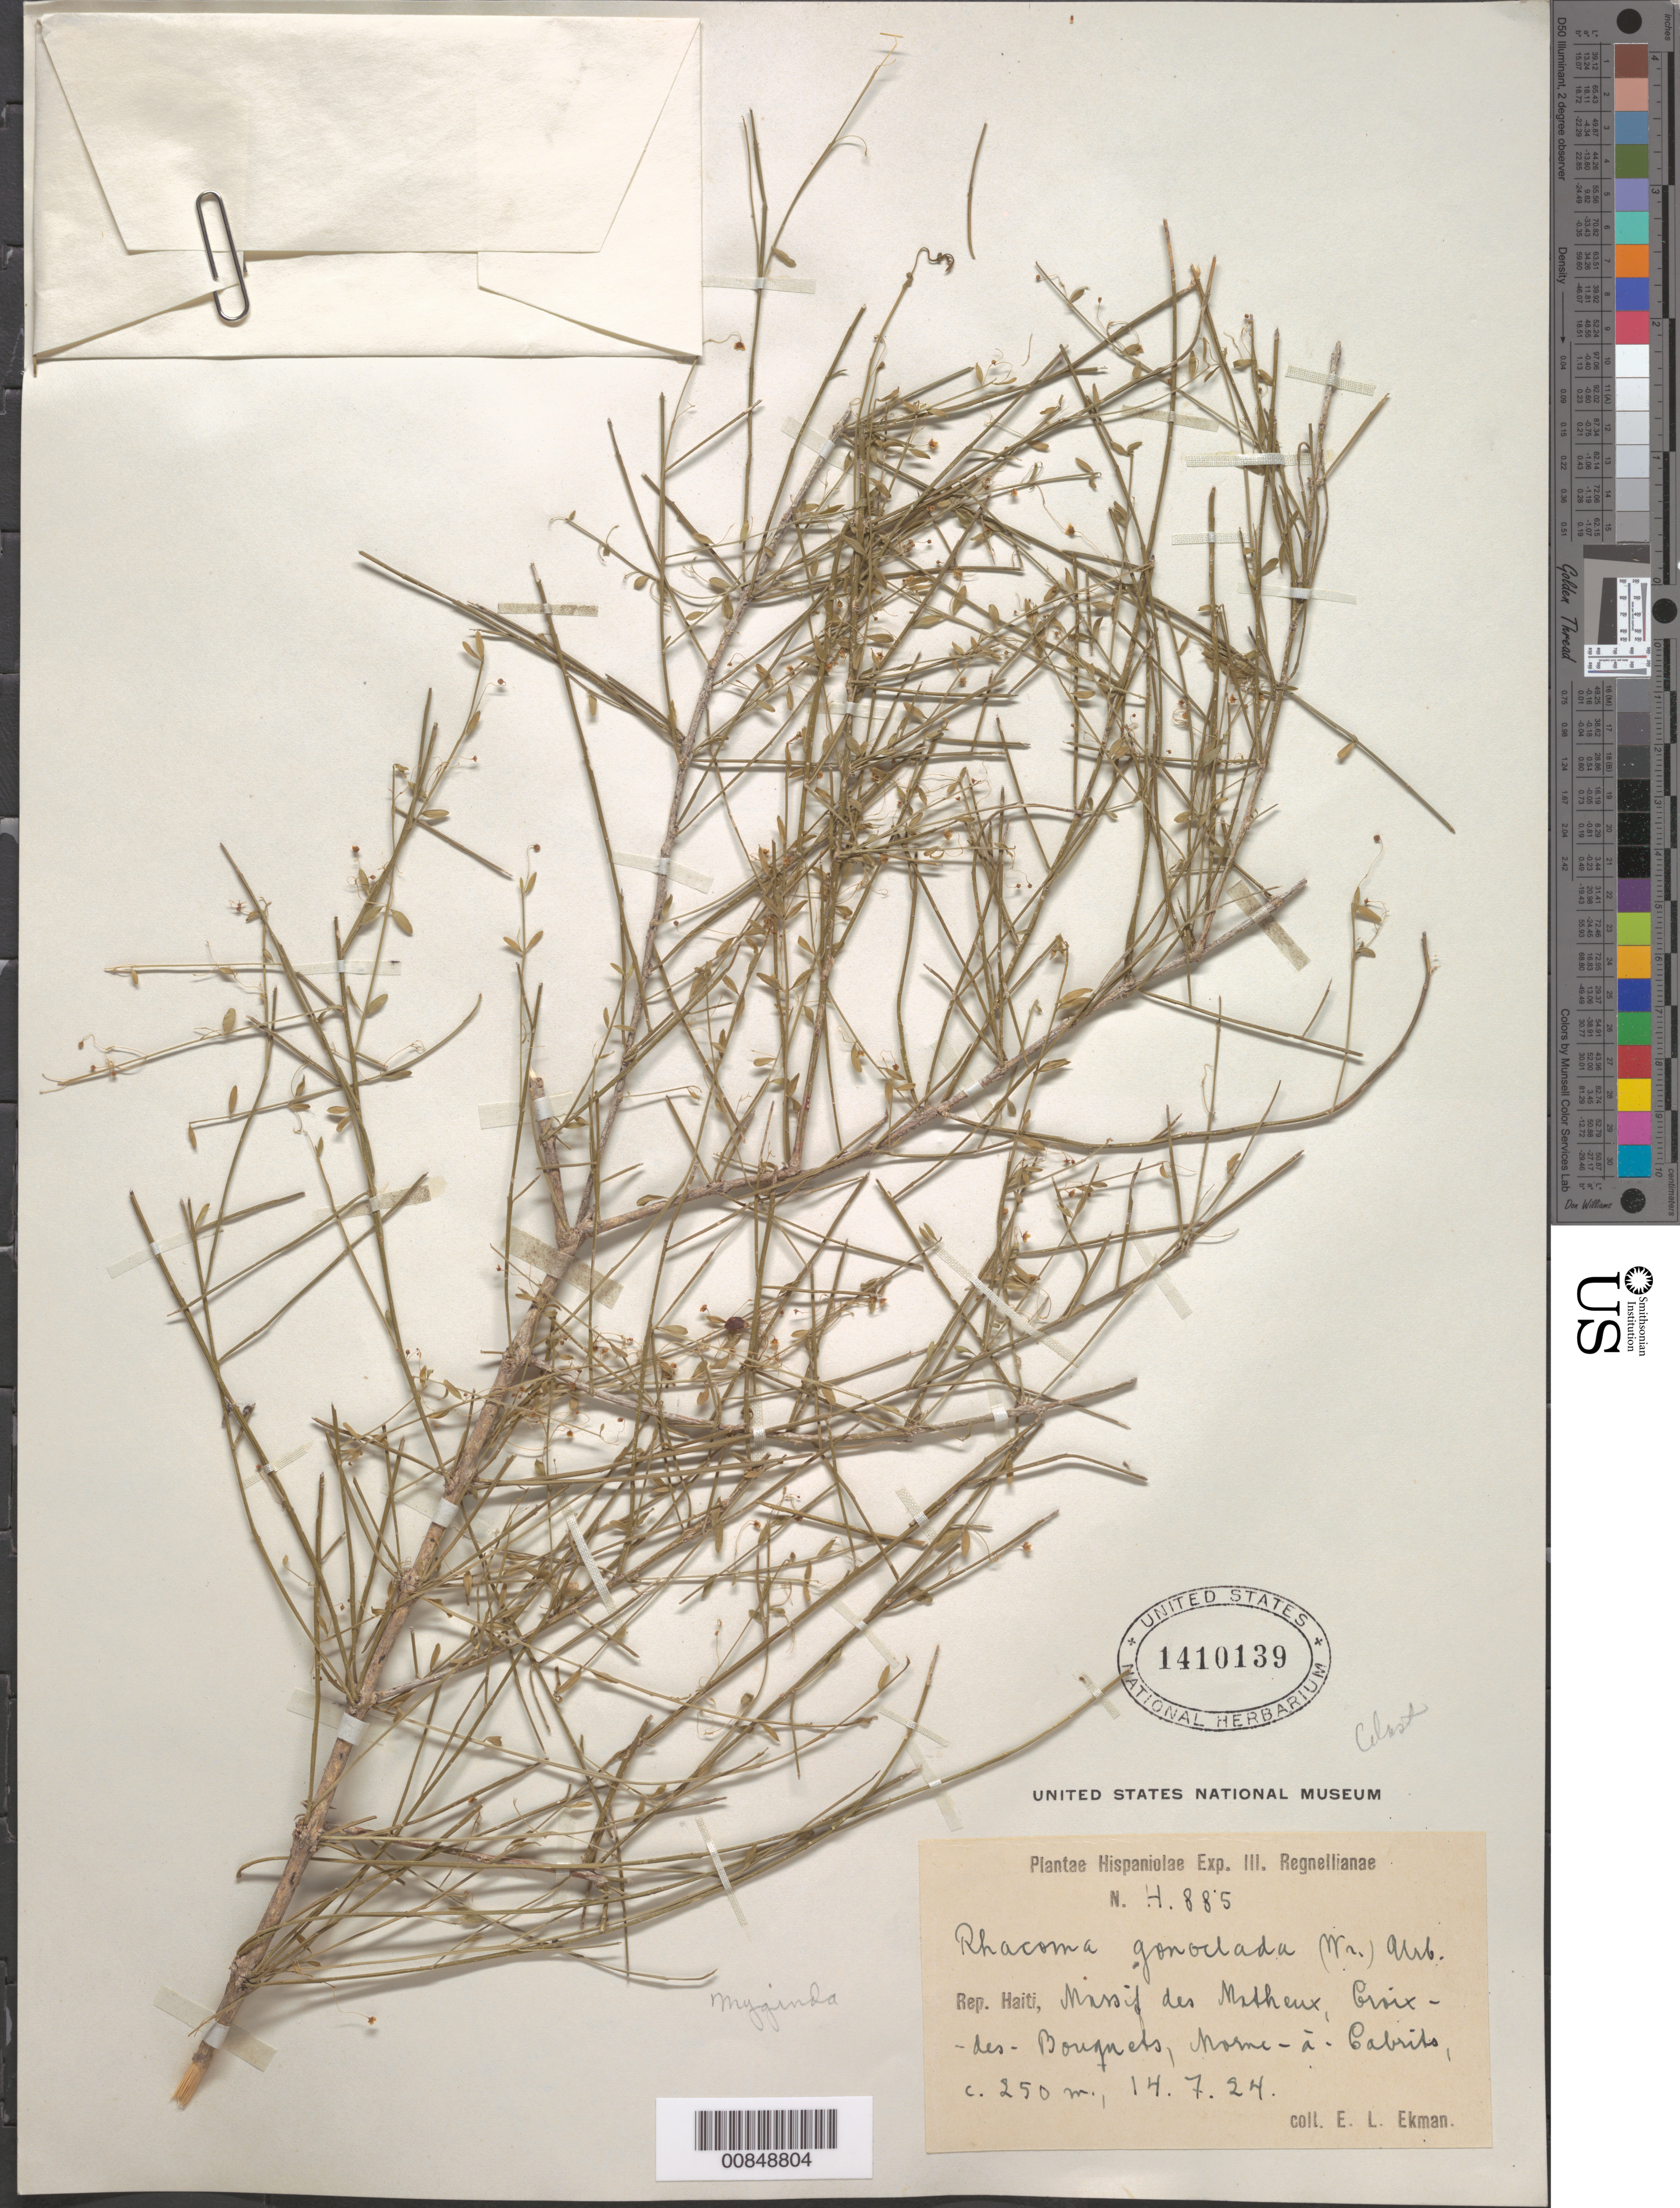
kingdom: Plantae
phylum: Tracheophyta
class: Magnoliopsida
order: Celastrales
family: Celastraceae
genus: Crossopetalum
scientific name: Crossopetalum decussatum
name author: (Baill.) Lourteig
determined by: Strong, Mark T., (BOT), Smithsonian Institution - National Museum of Natural History (UNITED STATES)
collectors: E. L. Ekman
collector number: H 885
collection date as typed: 14 Jul 1924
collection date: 1924-07-14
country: Haiti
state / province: Ouest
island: Hispaniola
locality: Massif des Matheux, Croix-des-Bouquets, Morne-à-Cabrits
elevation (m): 250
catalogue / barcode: US 1410139